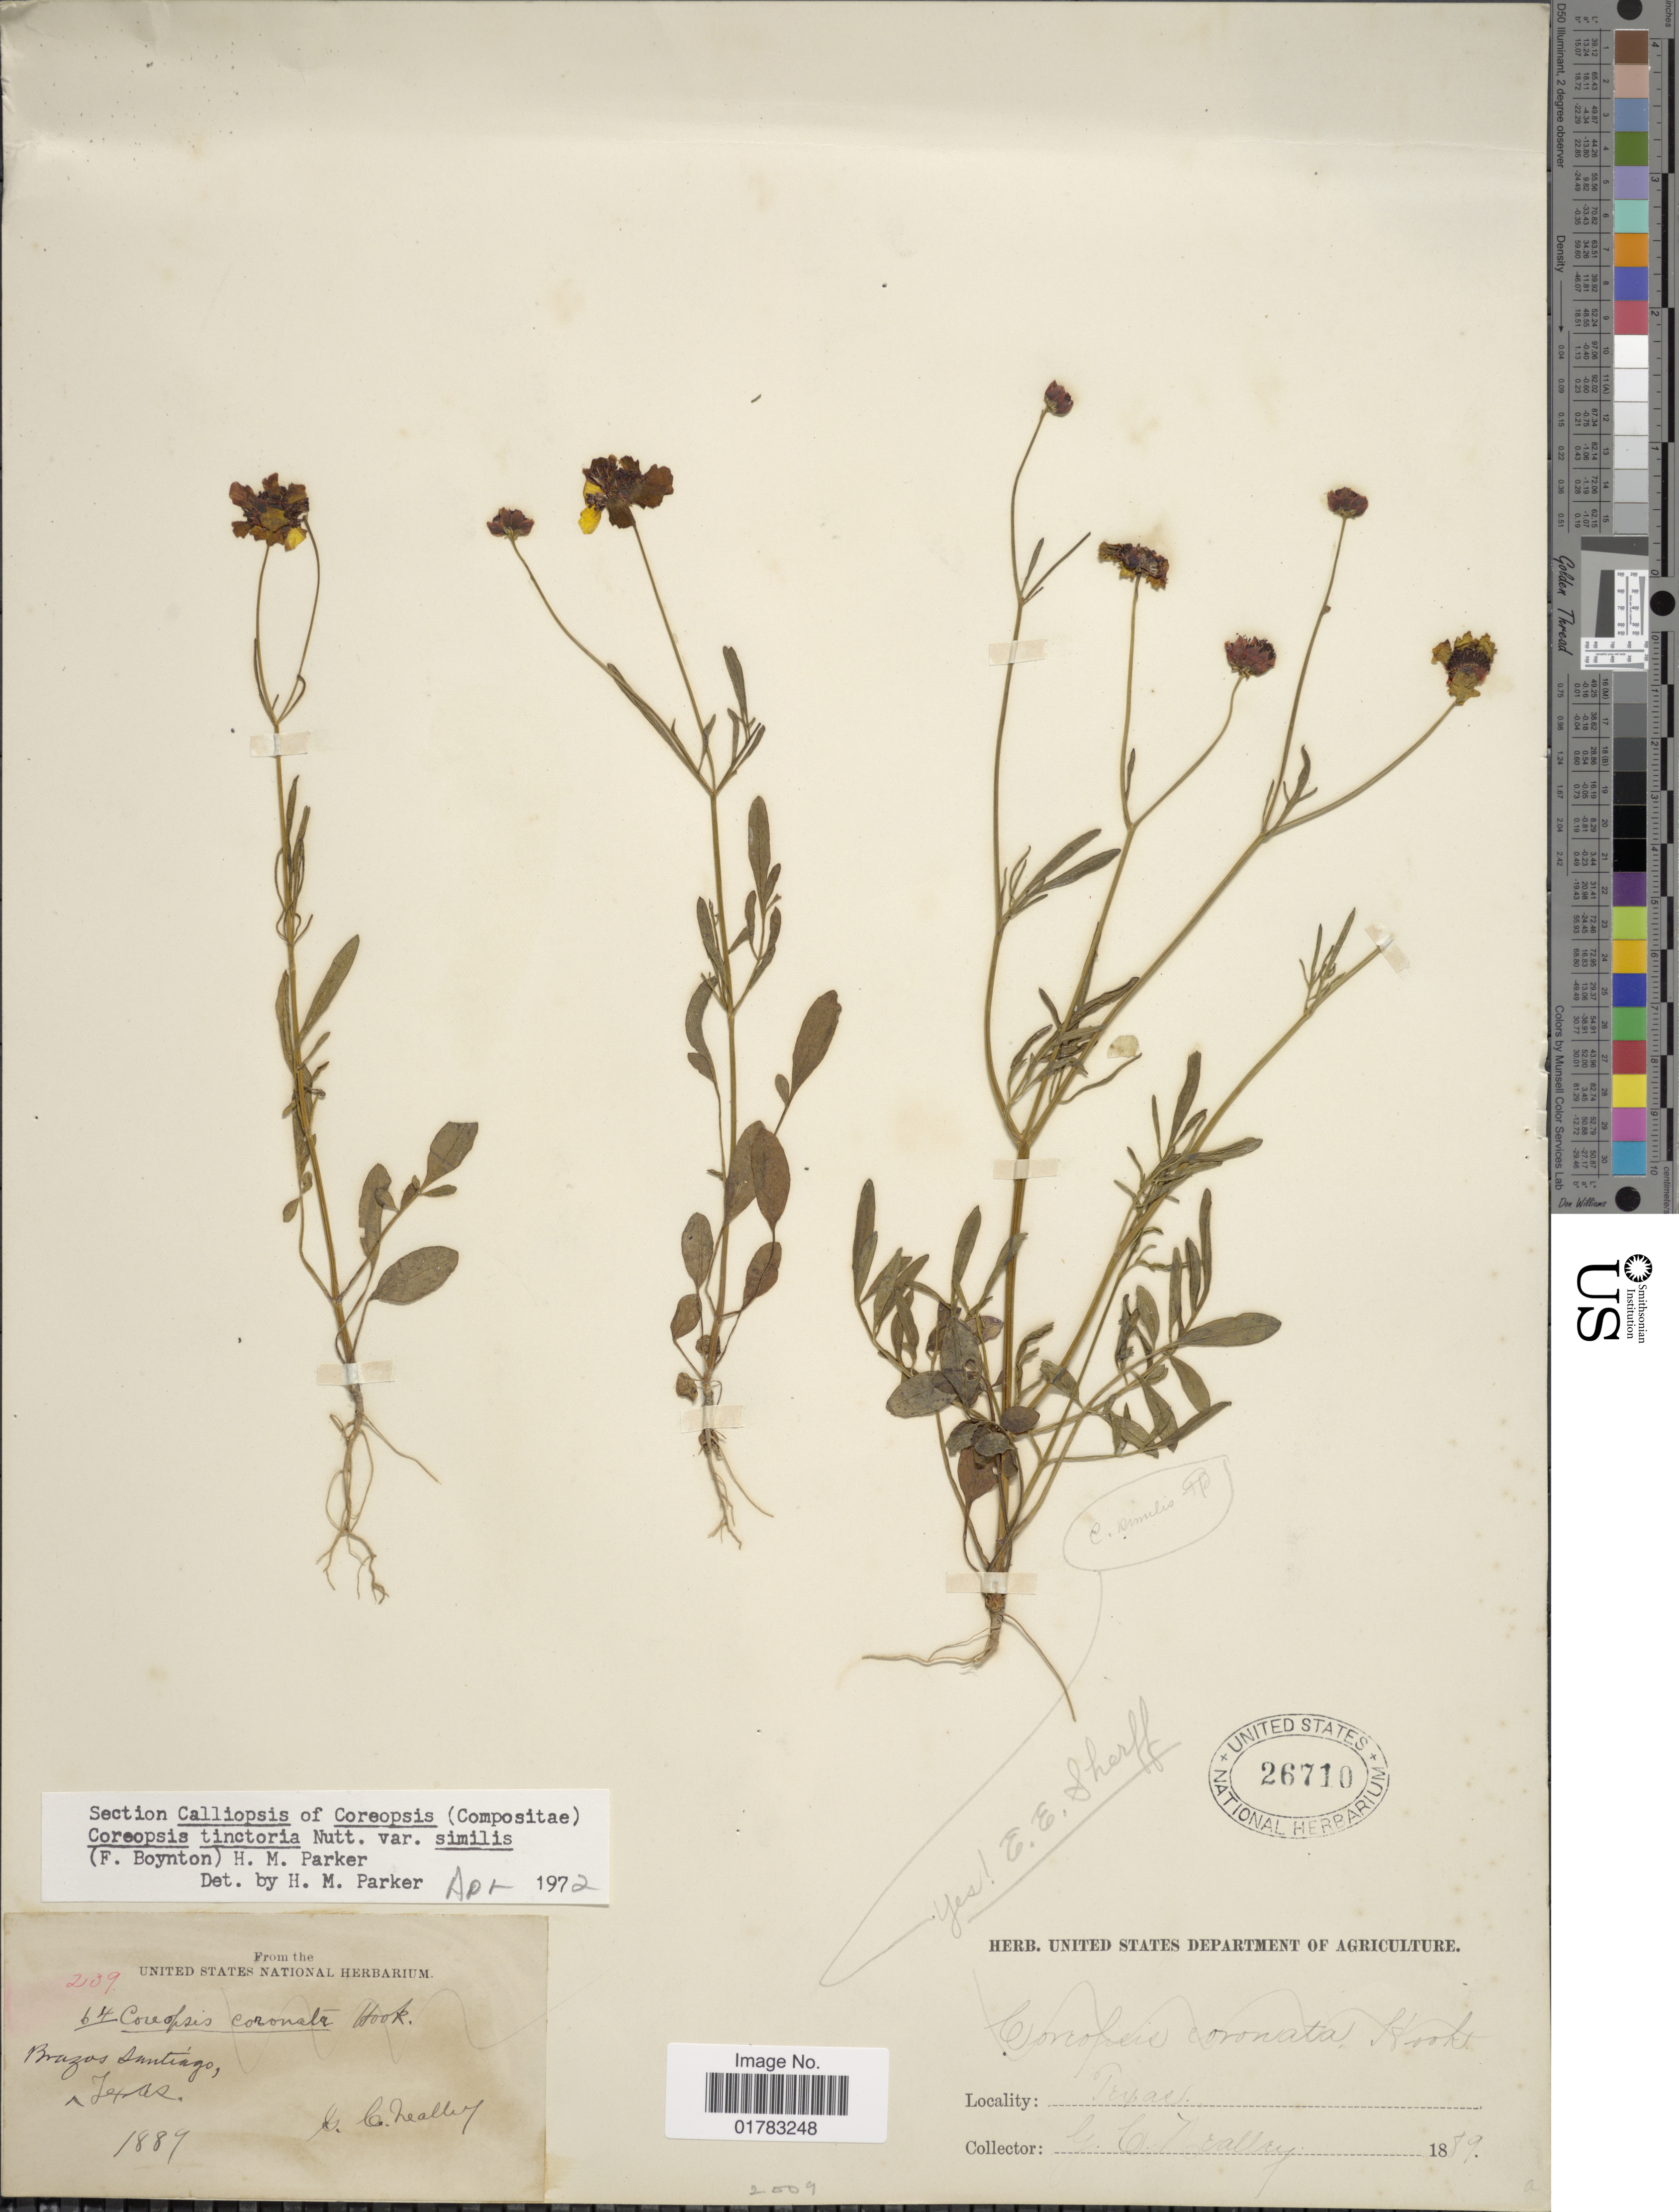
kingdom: Plantae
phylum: Tracheophyta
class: Magnoliopsida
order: Asterales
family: Asteraceae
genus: Coreopsis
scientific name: Coreopsis tinctoria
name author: Nutt.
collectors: G. C. Nealley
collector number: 239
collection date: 1889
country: United States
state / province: Texas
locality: Brazos Santiago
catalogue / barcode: US 26710